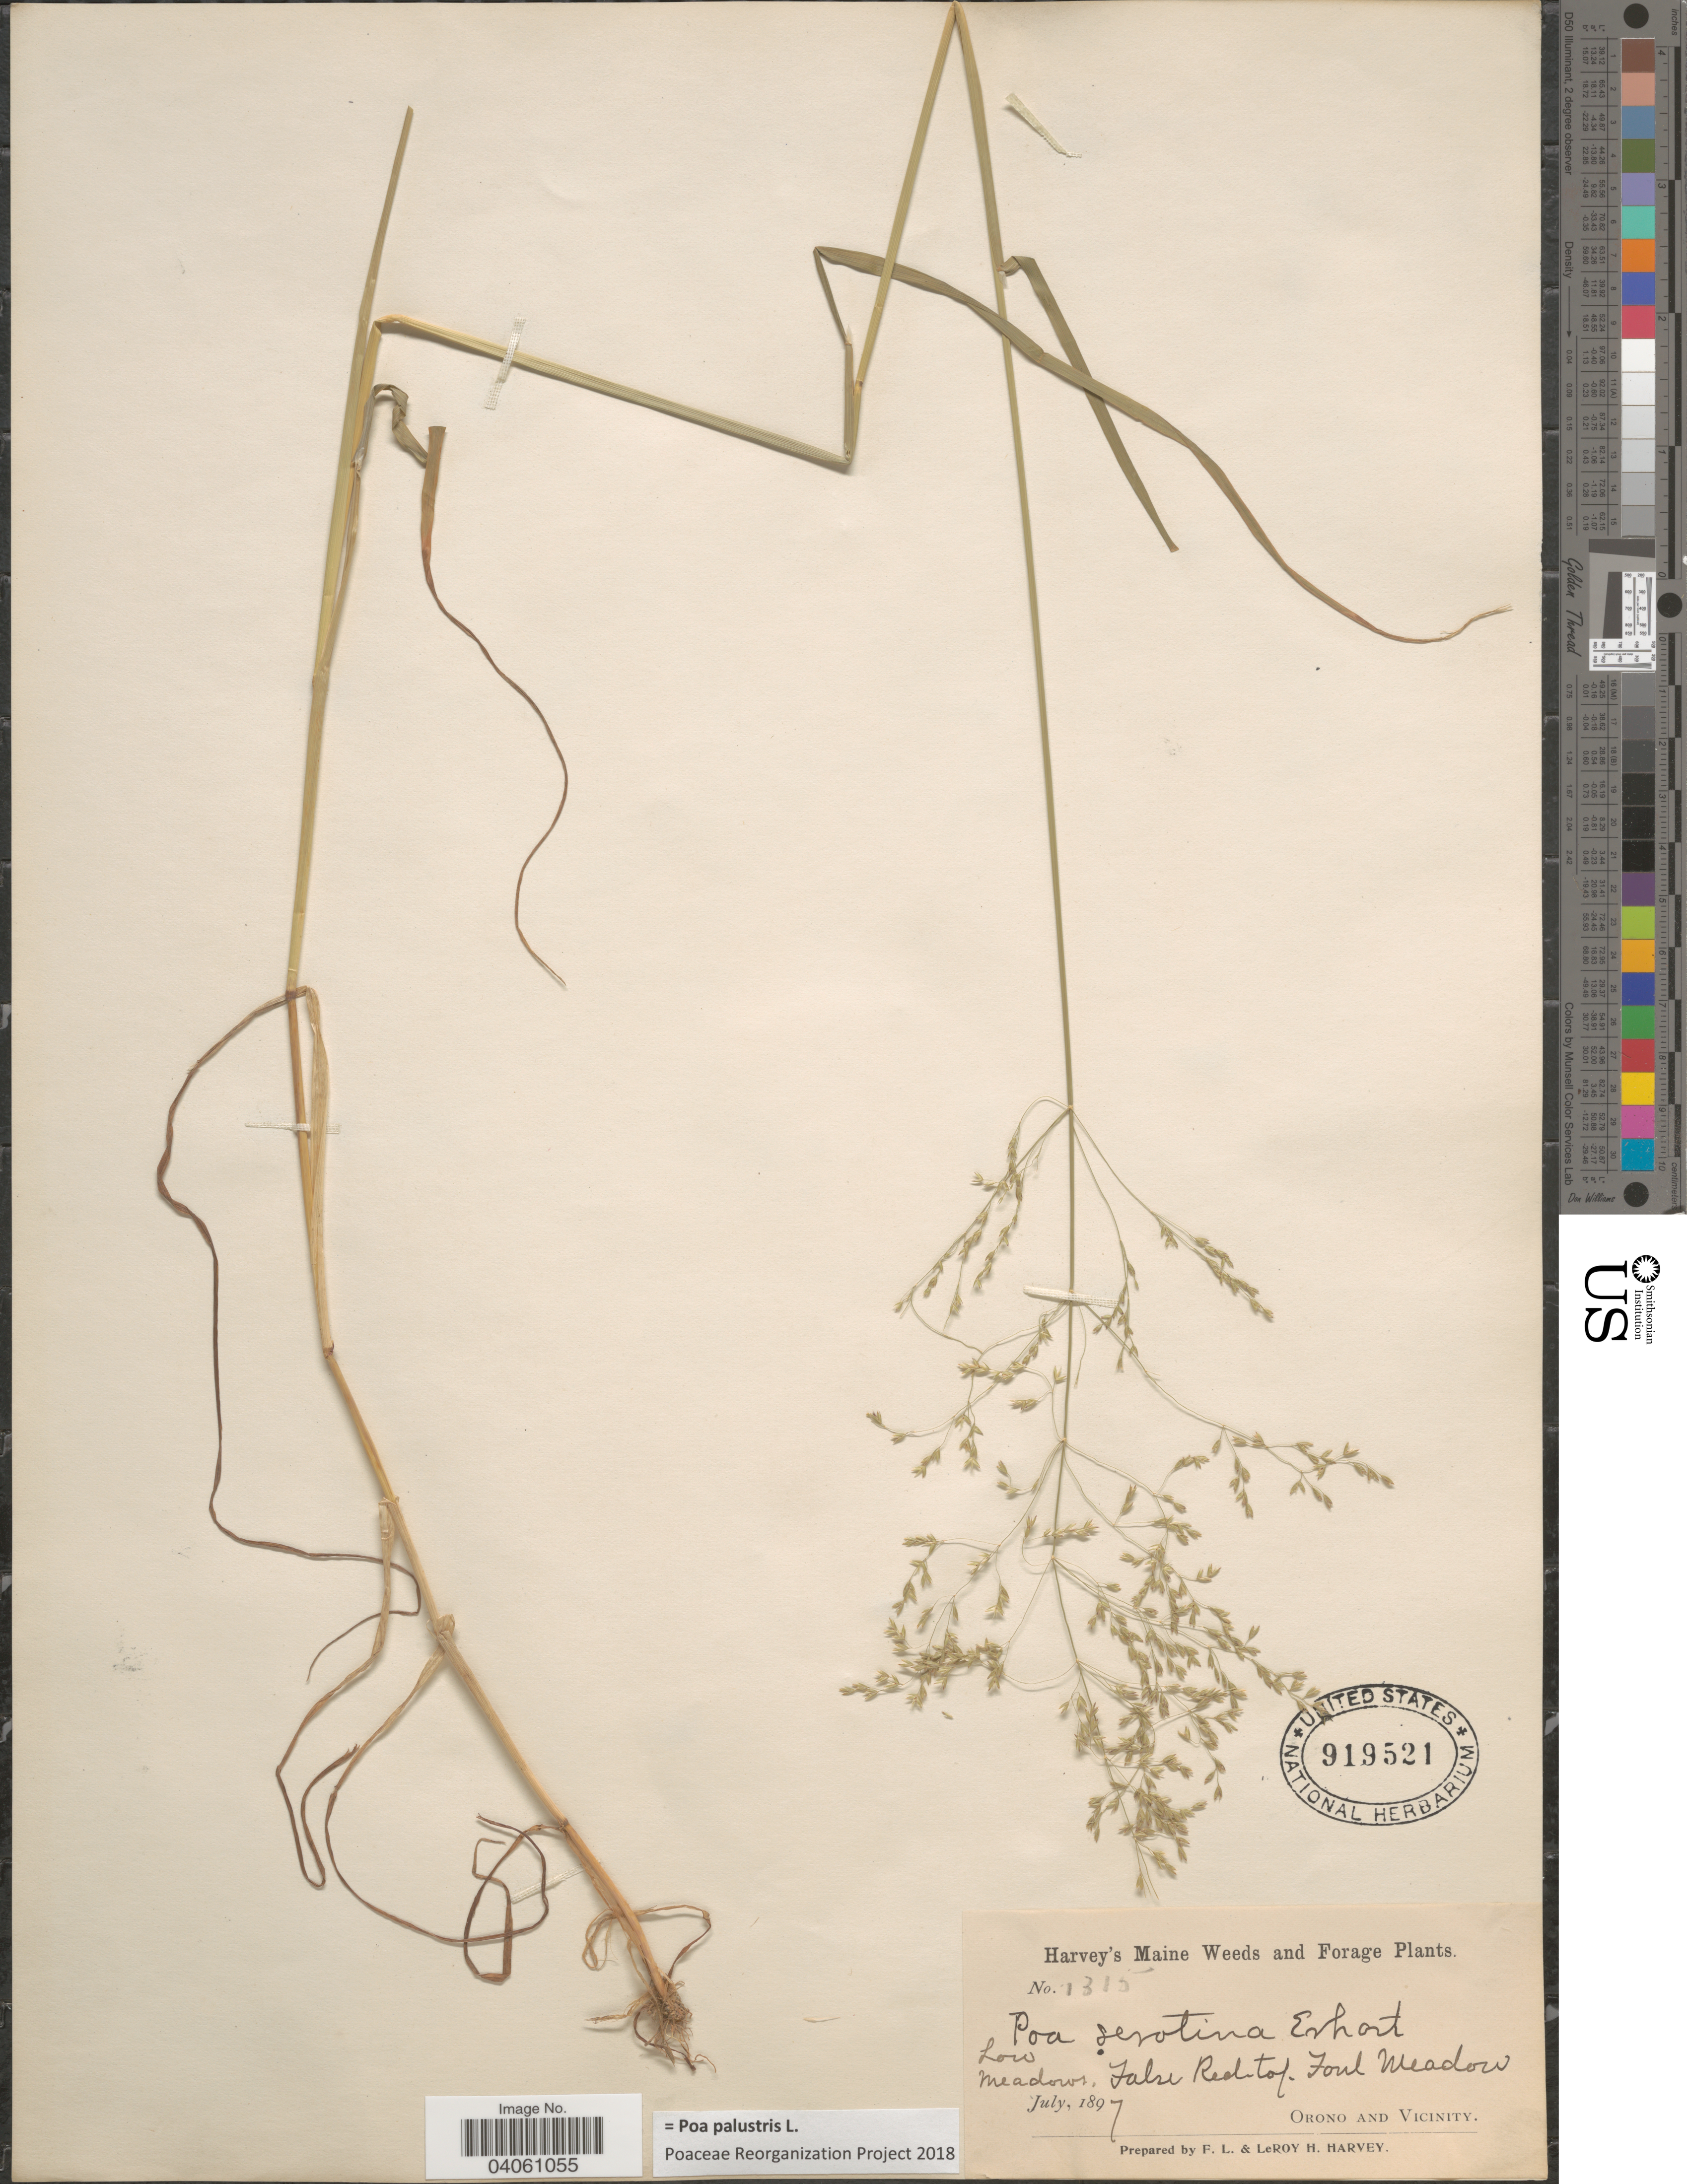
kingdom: Plantae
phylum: Tracheophyta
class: Liliopsida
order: Poales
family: Poaceae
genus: Poa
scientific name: Poa palustris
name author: L.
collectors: F. L. Harvey & L. H. Harvey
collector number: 1315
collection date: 1897-07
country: United States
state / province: Maine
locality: False Red top Foul Meadow. Orono and Vicinity.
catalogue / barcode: US 919521